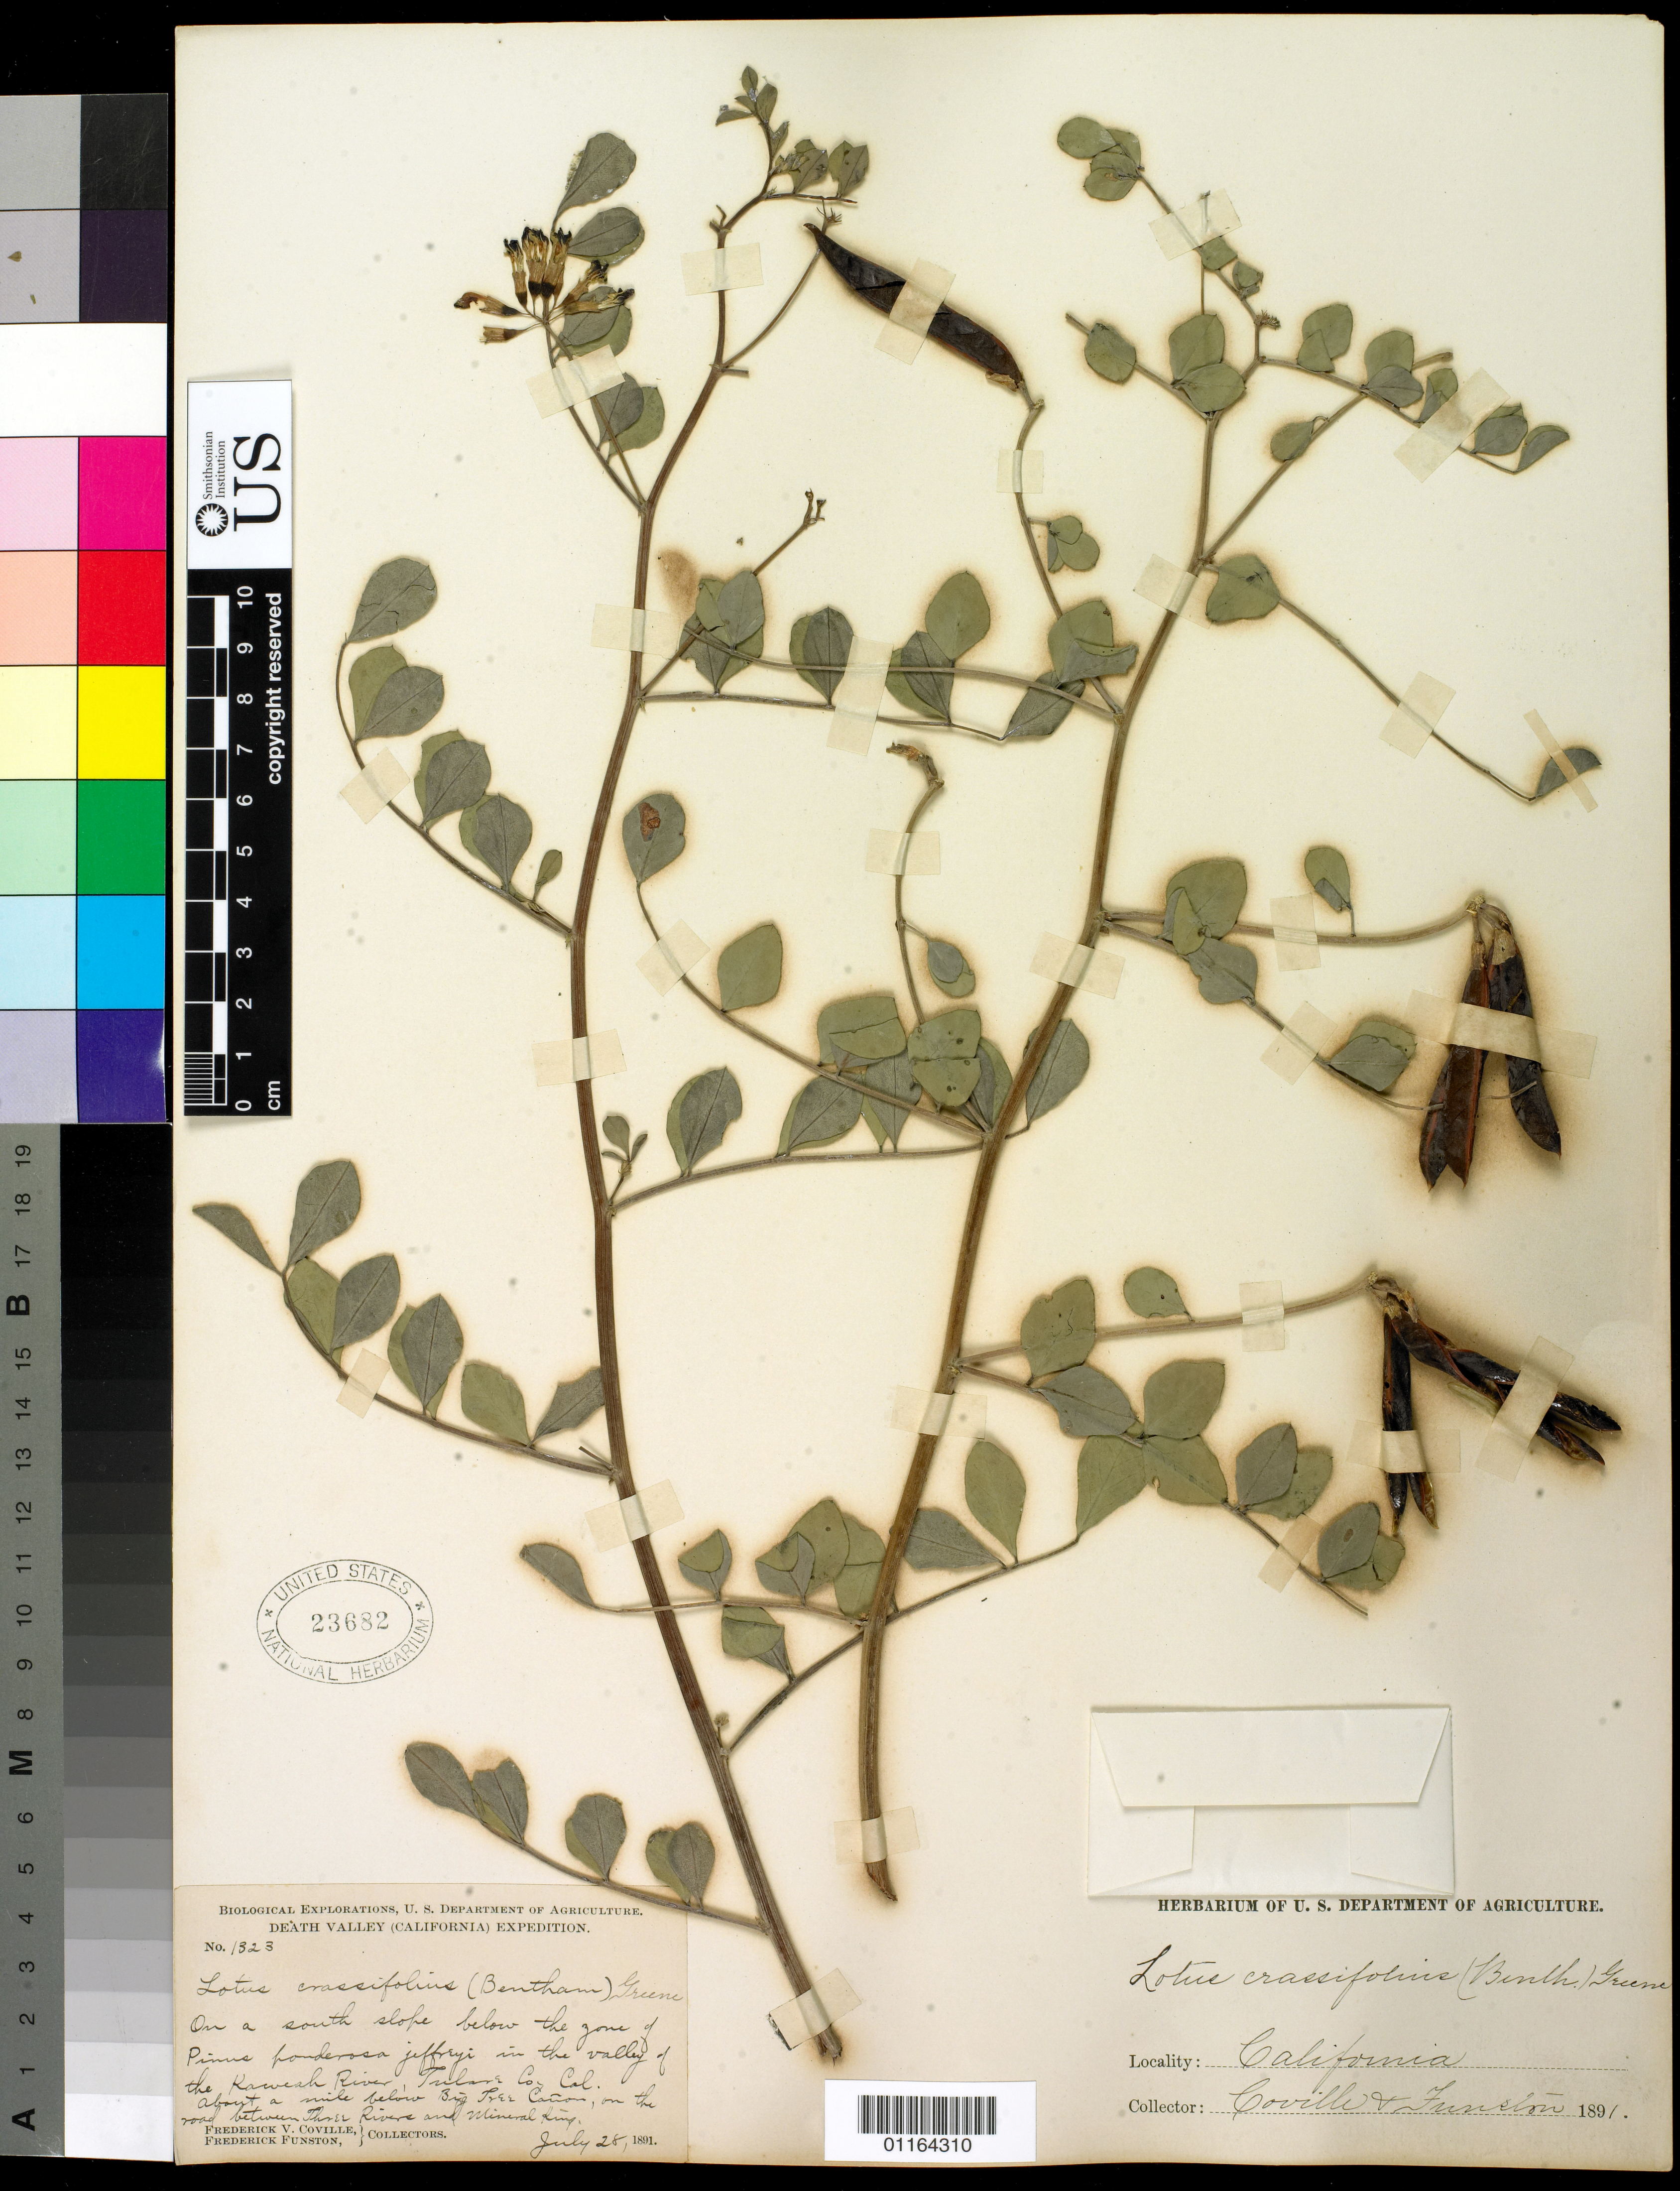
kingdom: Plantae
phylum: Tracheophyta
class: Magnoliopsida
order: Fabales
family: Fabaceae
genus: Hosackia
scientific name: Hosackia crassifolia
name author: Benth.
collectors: F. V. Coville & F. Funston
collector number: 1323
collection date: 1891-07-28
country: United States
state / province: California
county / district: Tulare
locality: Valley of Kaweah River, about a mile below Big Tree Canyon, on the road between Three Rivers and Mineral King.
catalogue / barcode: US 23682